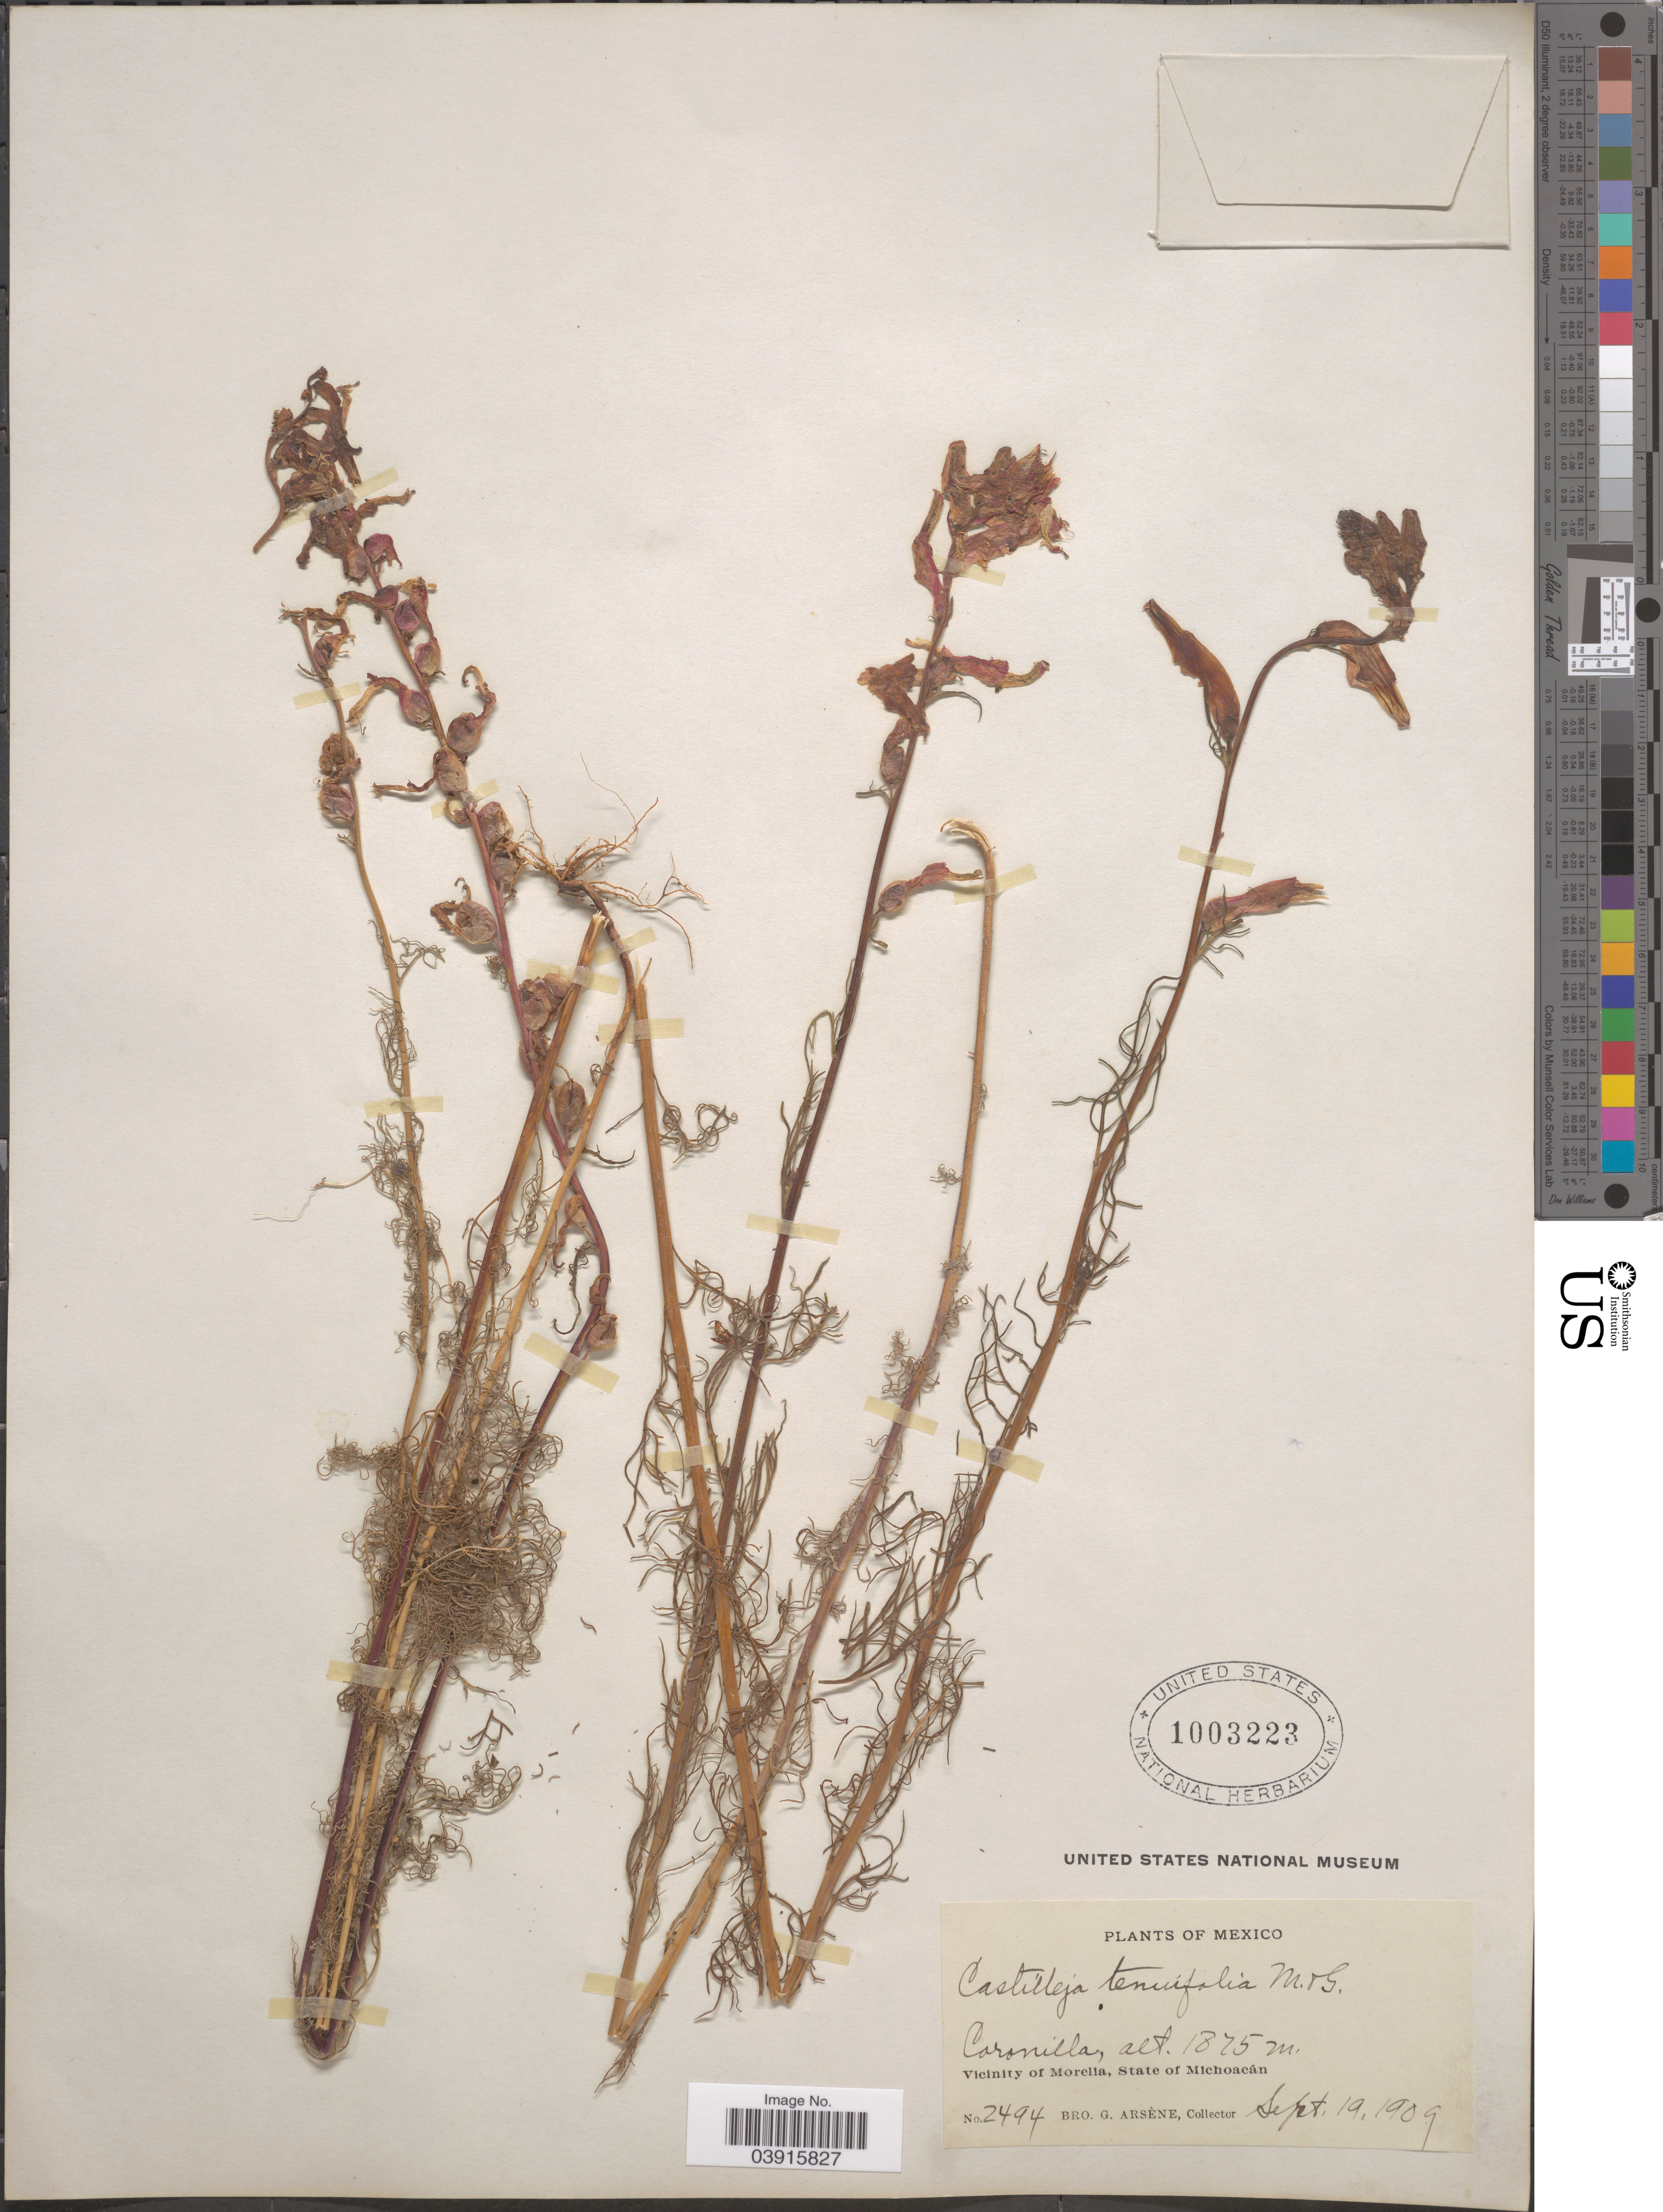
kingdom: Plantae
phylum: Tracheophyta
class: Magnoliopsida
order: Lamiales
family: Orobanchaceae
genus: Castilleja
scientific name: Castilleja tenuiflora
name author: Benth.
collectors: Bro. G. Arsène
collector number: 2494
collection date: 1909-09-19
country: Mexico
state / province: Michoacán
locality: Coronilla. Vicinity of Morelia.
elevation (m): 1875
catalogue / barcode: US 1003223